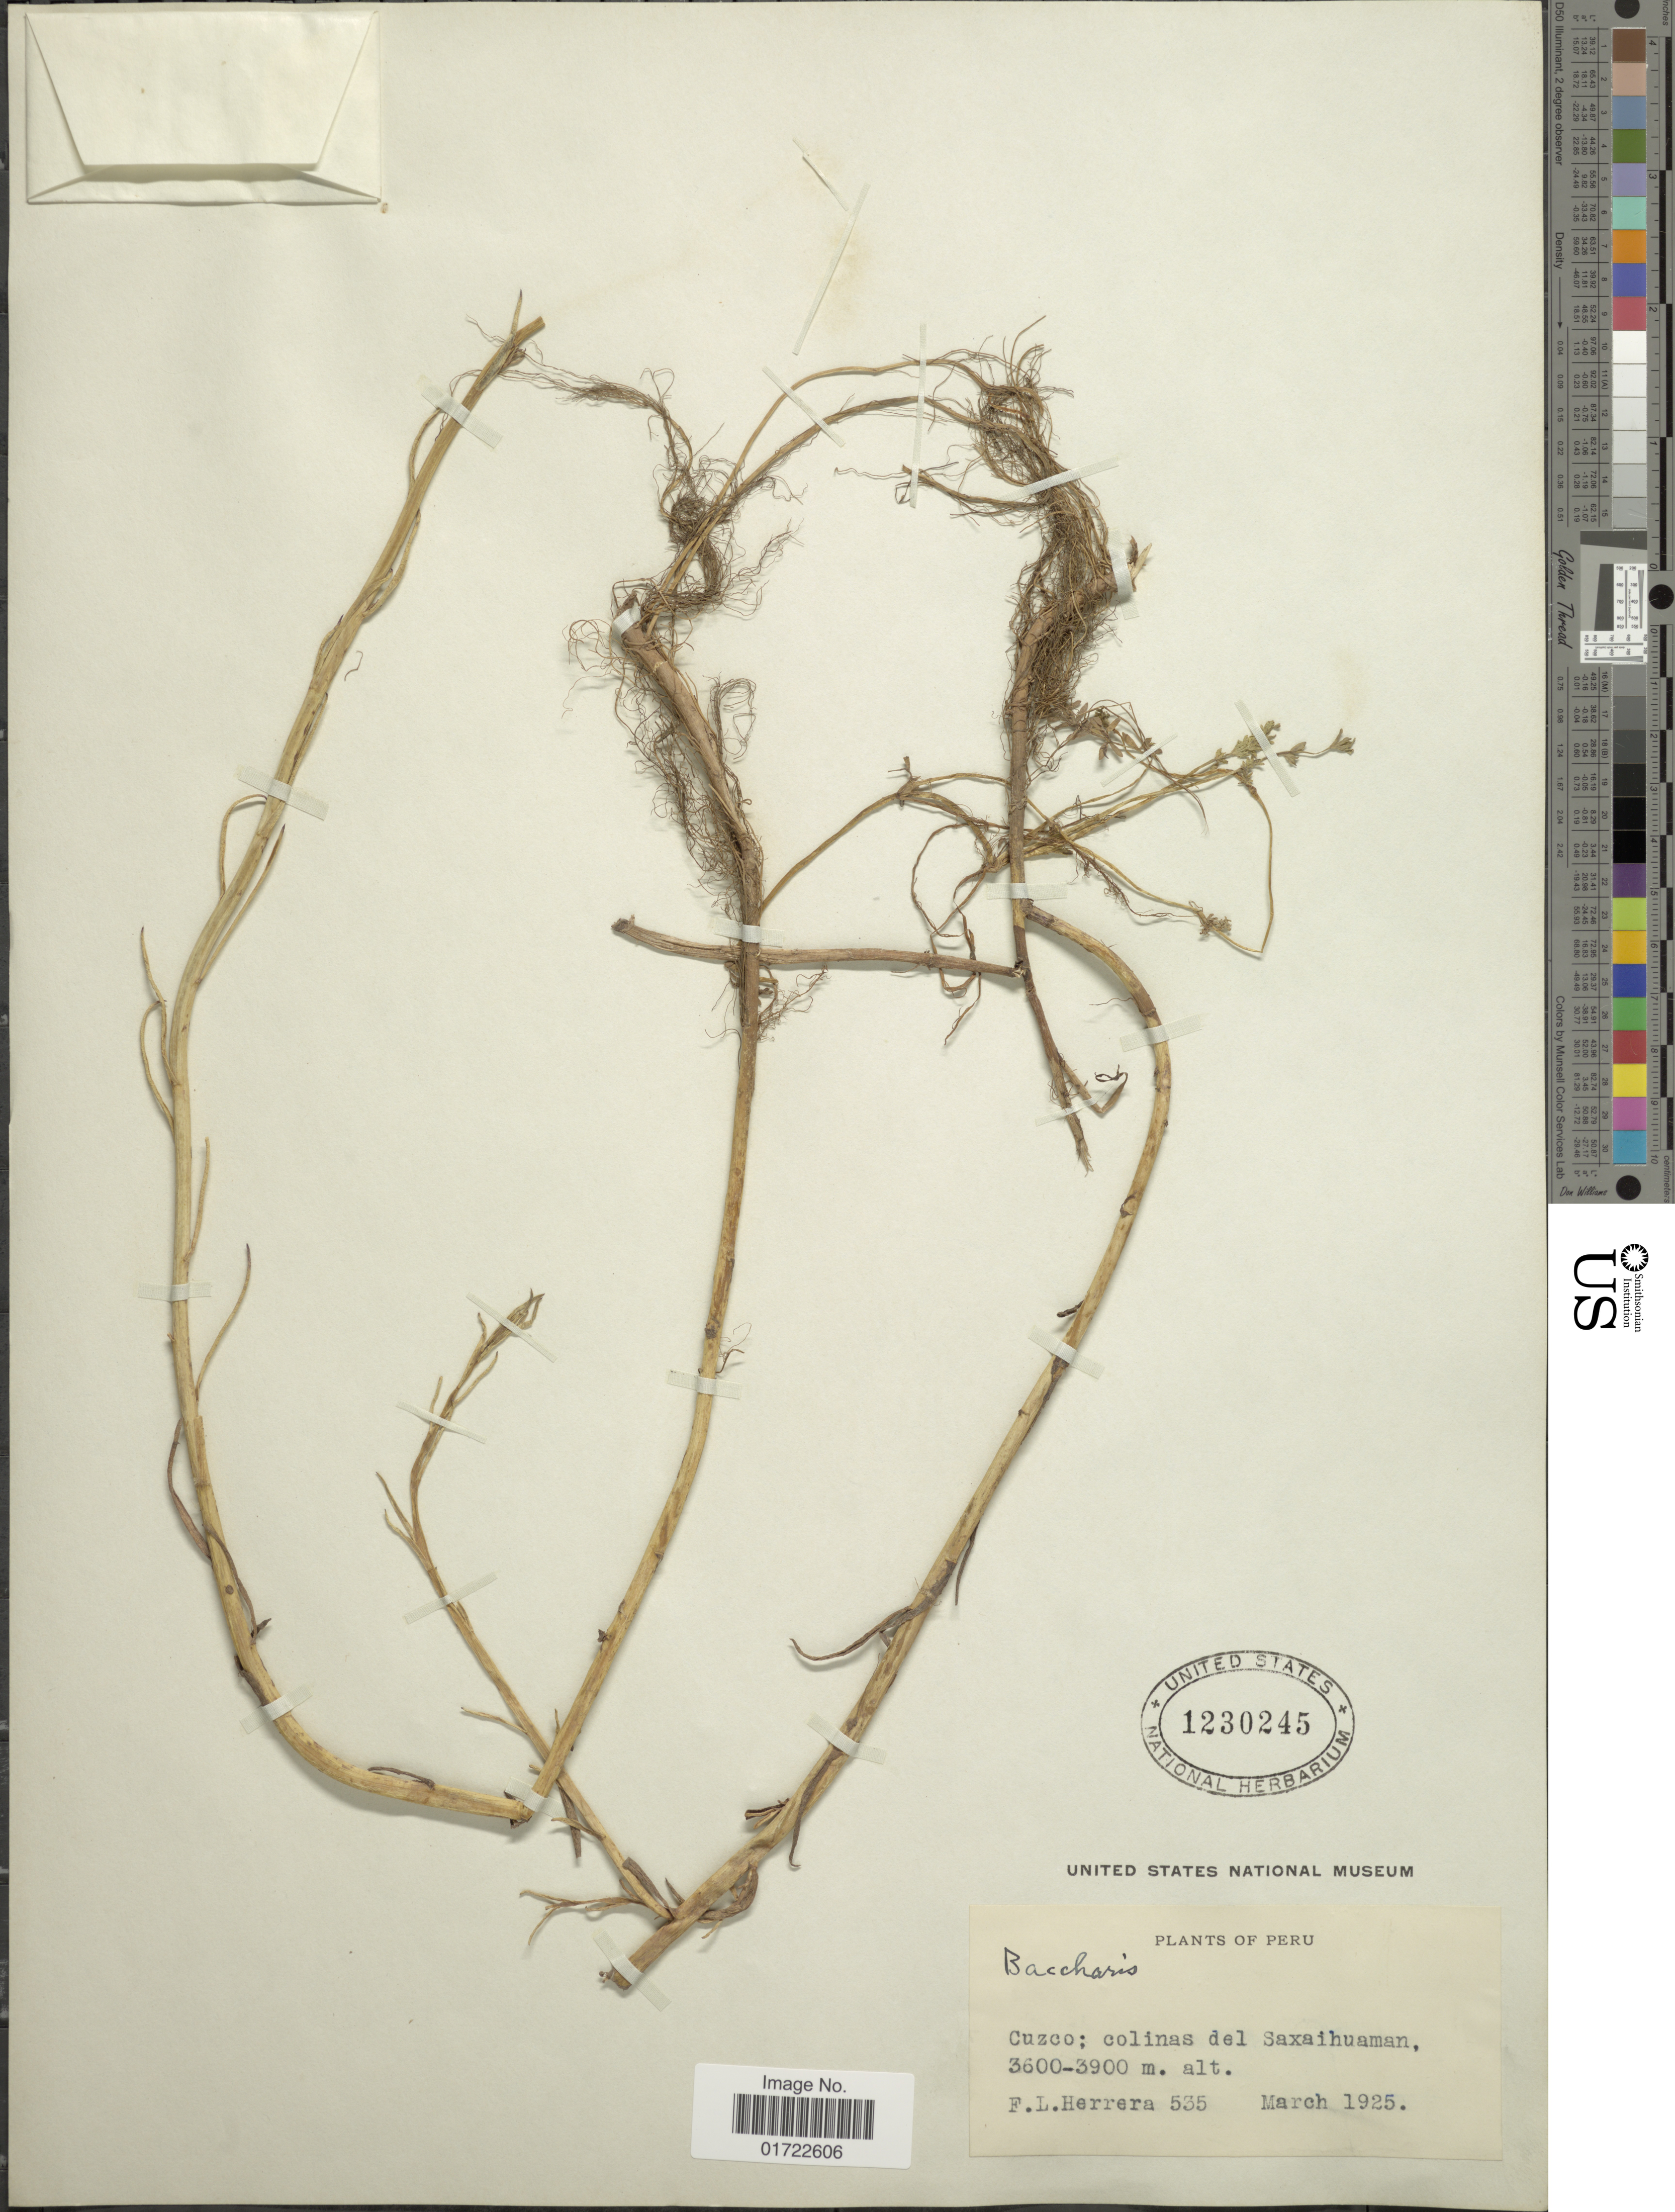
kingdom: Plantae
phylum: Tracheophyta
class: Magnoliopsida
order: Asterales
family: Asteraceae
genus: Baccharis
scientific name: Baccharis latifolia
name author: (Ruiz & Pav.) Pers.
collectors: F. L. Herrera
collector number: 535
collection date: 1925-03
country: Peru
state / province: Cusco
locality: Colinas del Saxaihuaman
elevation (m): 3600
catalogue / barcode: US 1230245